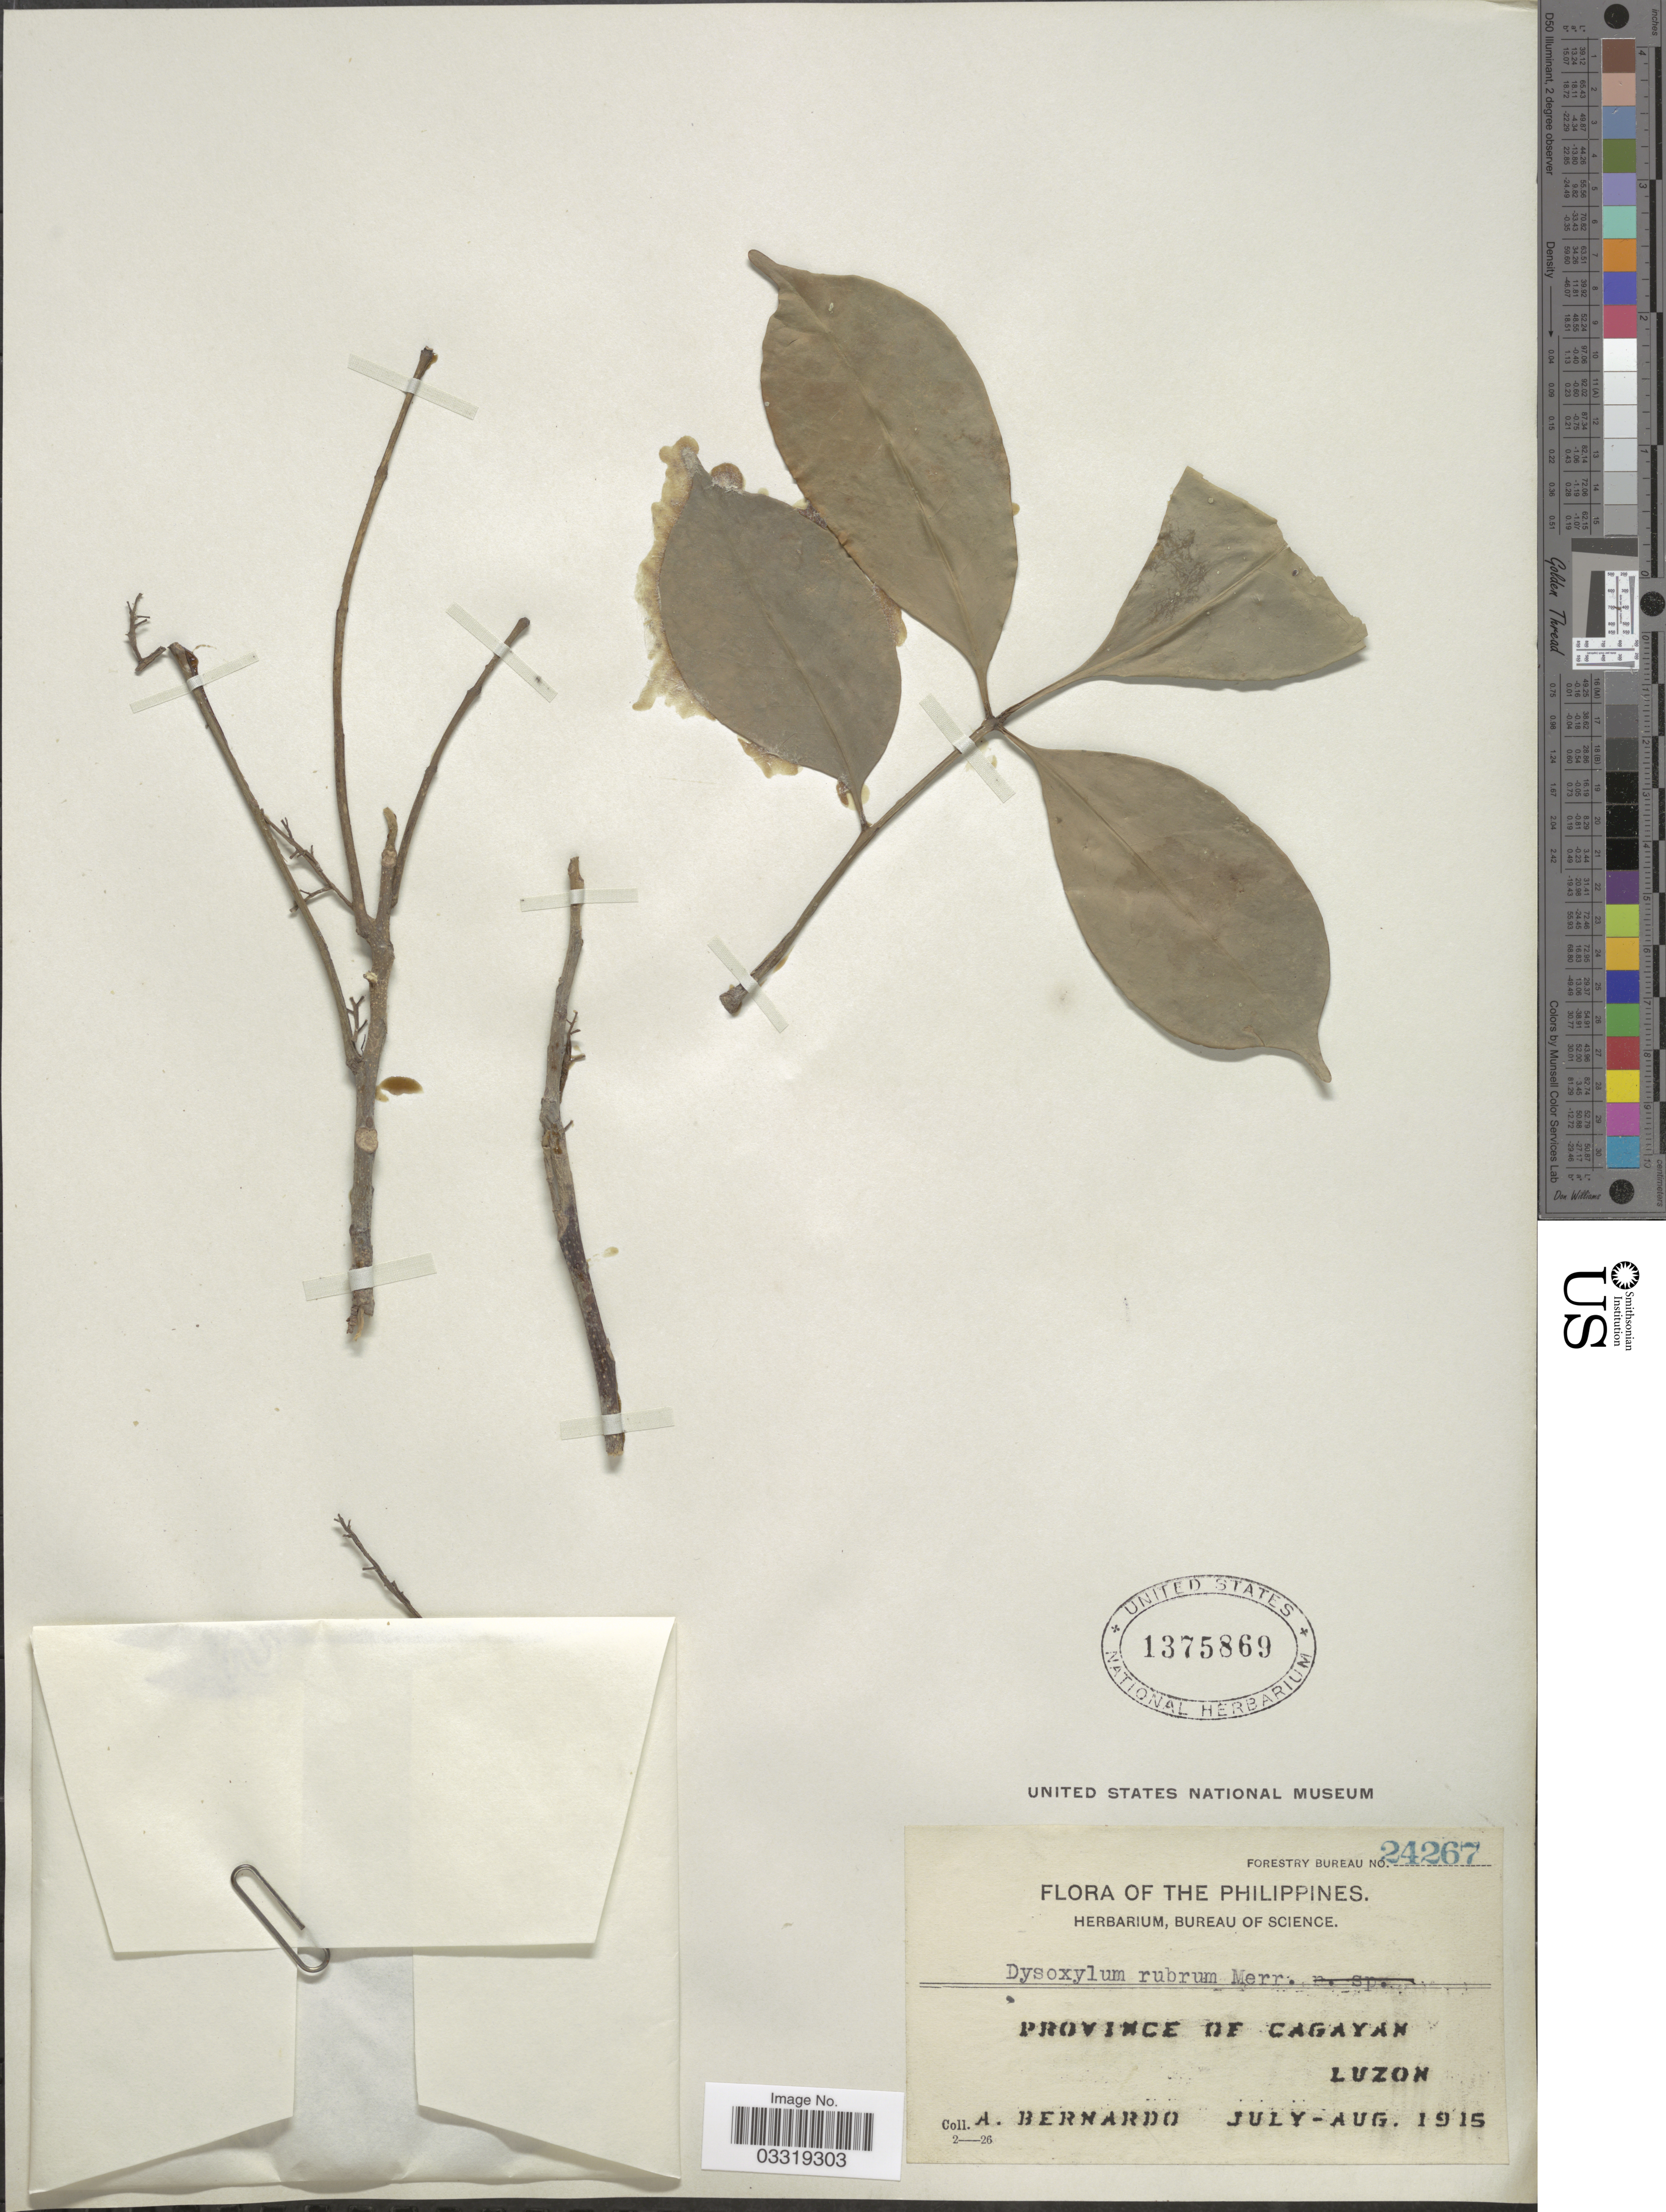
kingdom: Plantae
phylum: Tracheophyta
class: Magnoliopsida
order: Sapindales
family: Meliaceae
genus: Goniocheton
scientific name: Goniocheton arborescens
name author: Blume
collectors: A. Bernardo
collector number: Forestry Bureau 24267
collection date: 1915-07/1915-08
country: Philippines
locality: Province of Cagayan, Luzon.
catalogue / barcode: US 1375869